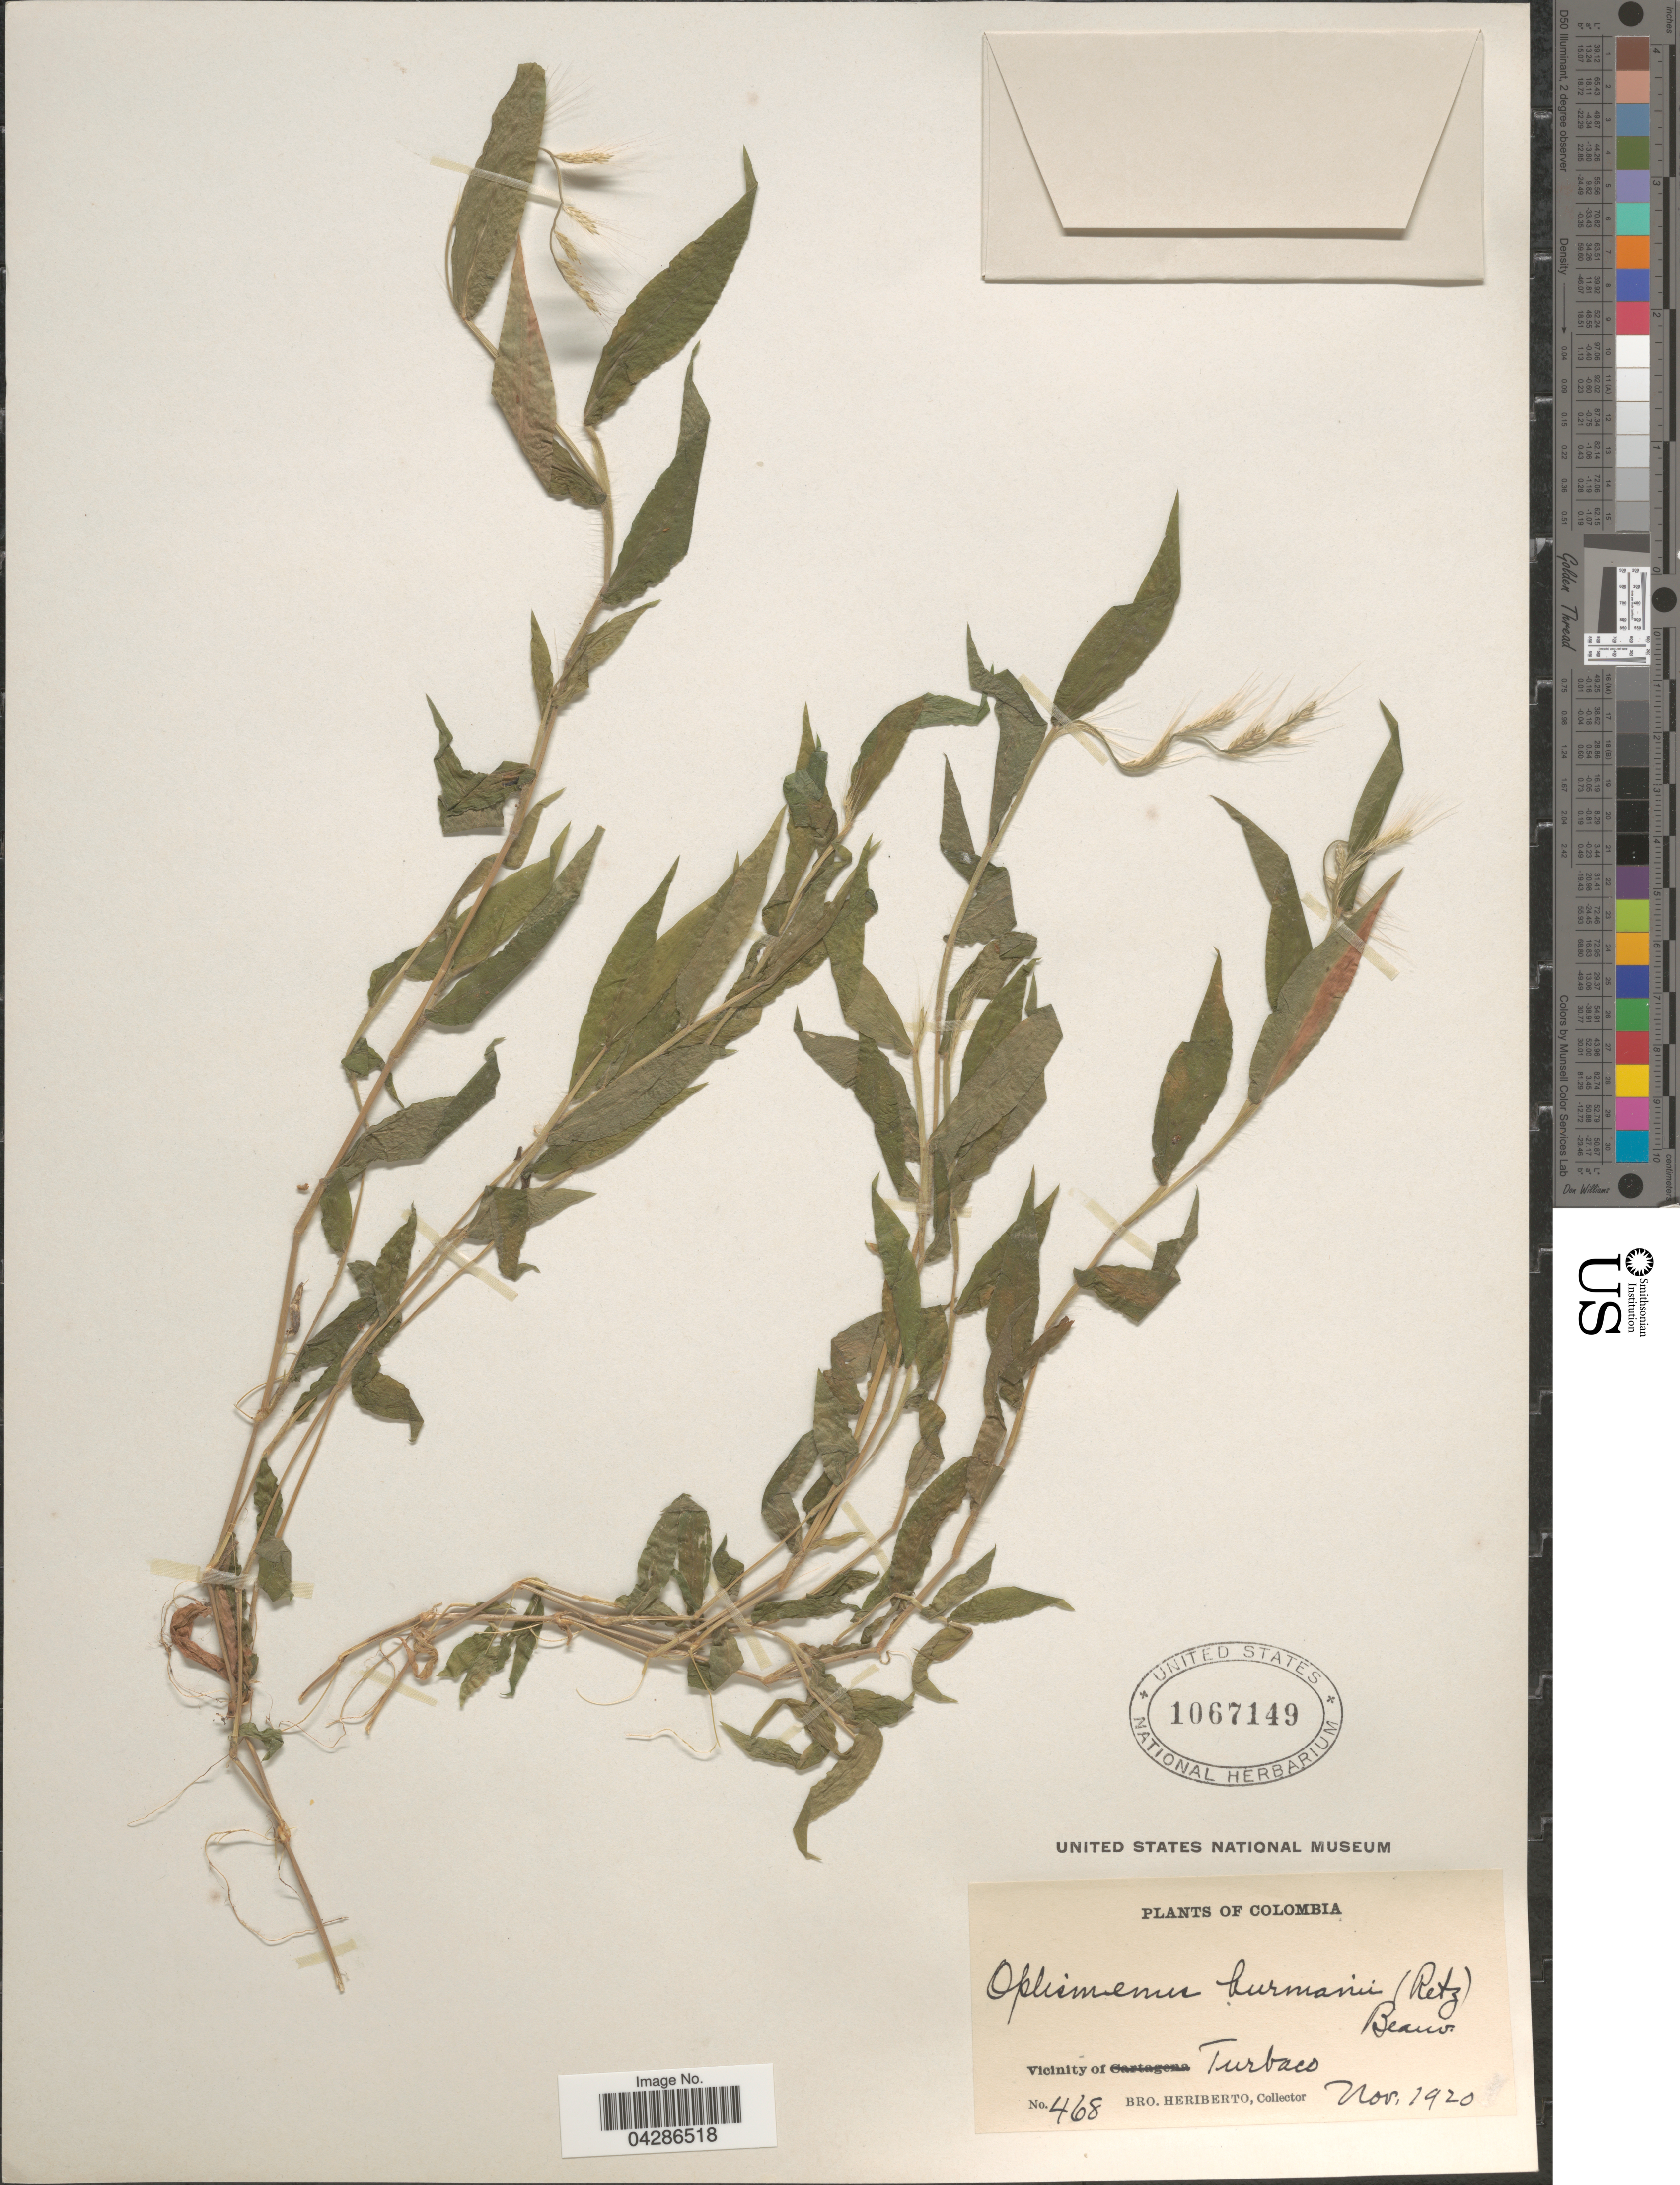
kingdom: Plantae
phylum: Tracheophyta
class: Liliopsida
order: Poales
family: Poaceae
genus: Oplismenus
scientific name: Oplismenus burmannii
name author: (Retz.) P. Beauv.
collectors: B. Heriberto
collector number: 468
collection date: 1920-11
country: Colombia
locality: Vicinity of Turbaco.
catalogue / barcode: US 1067149